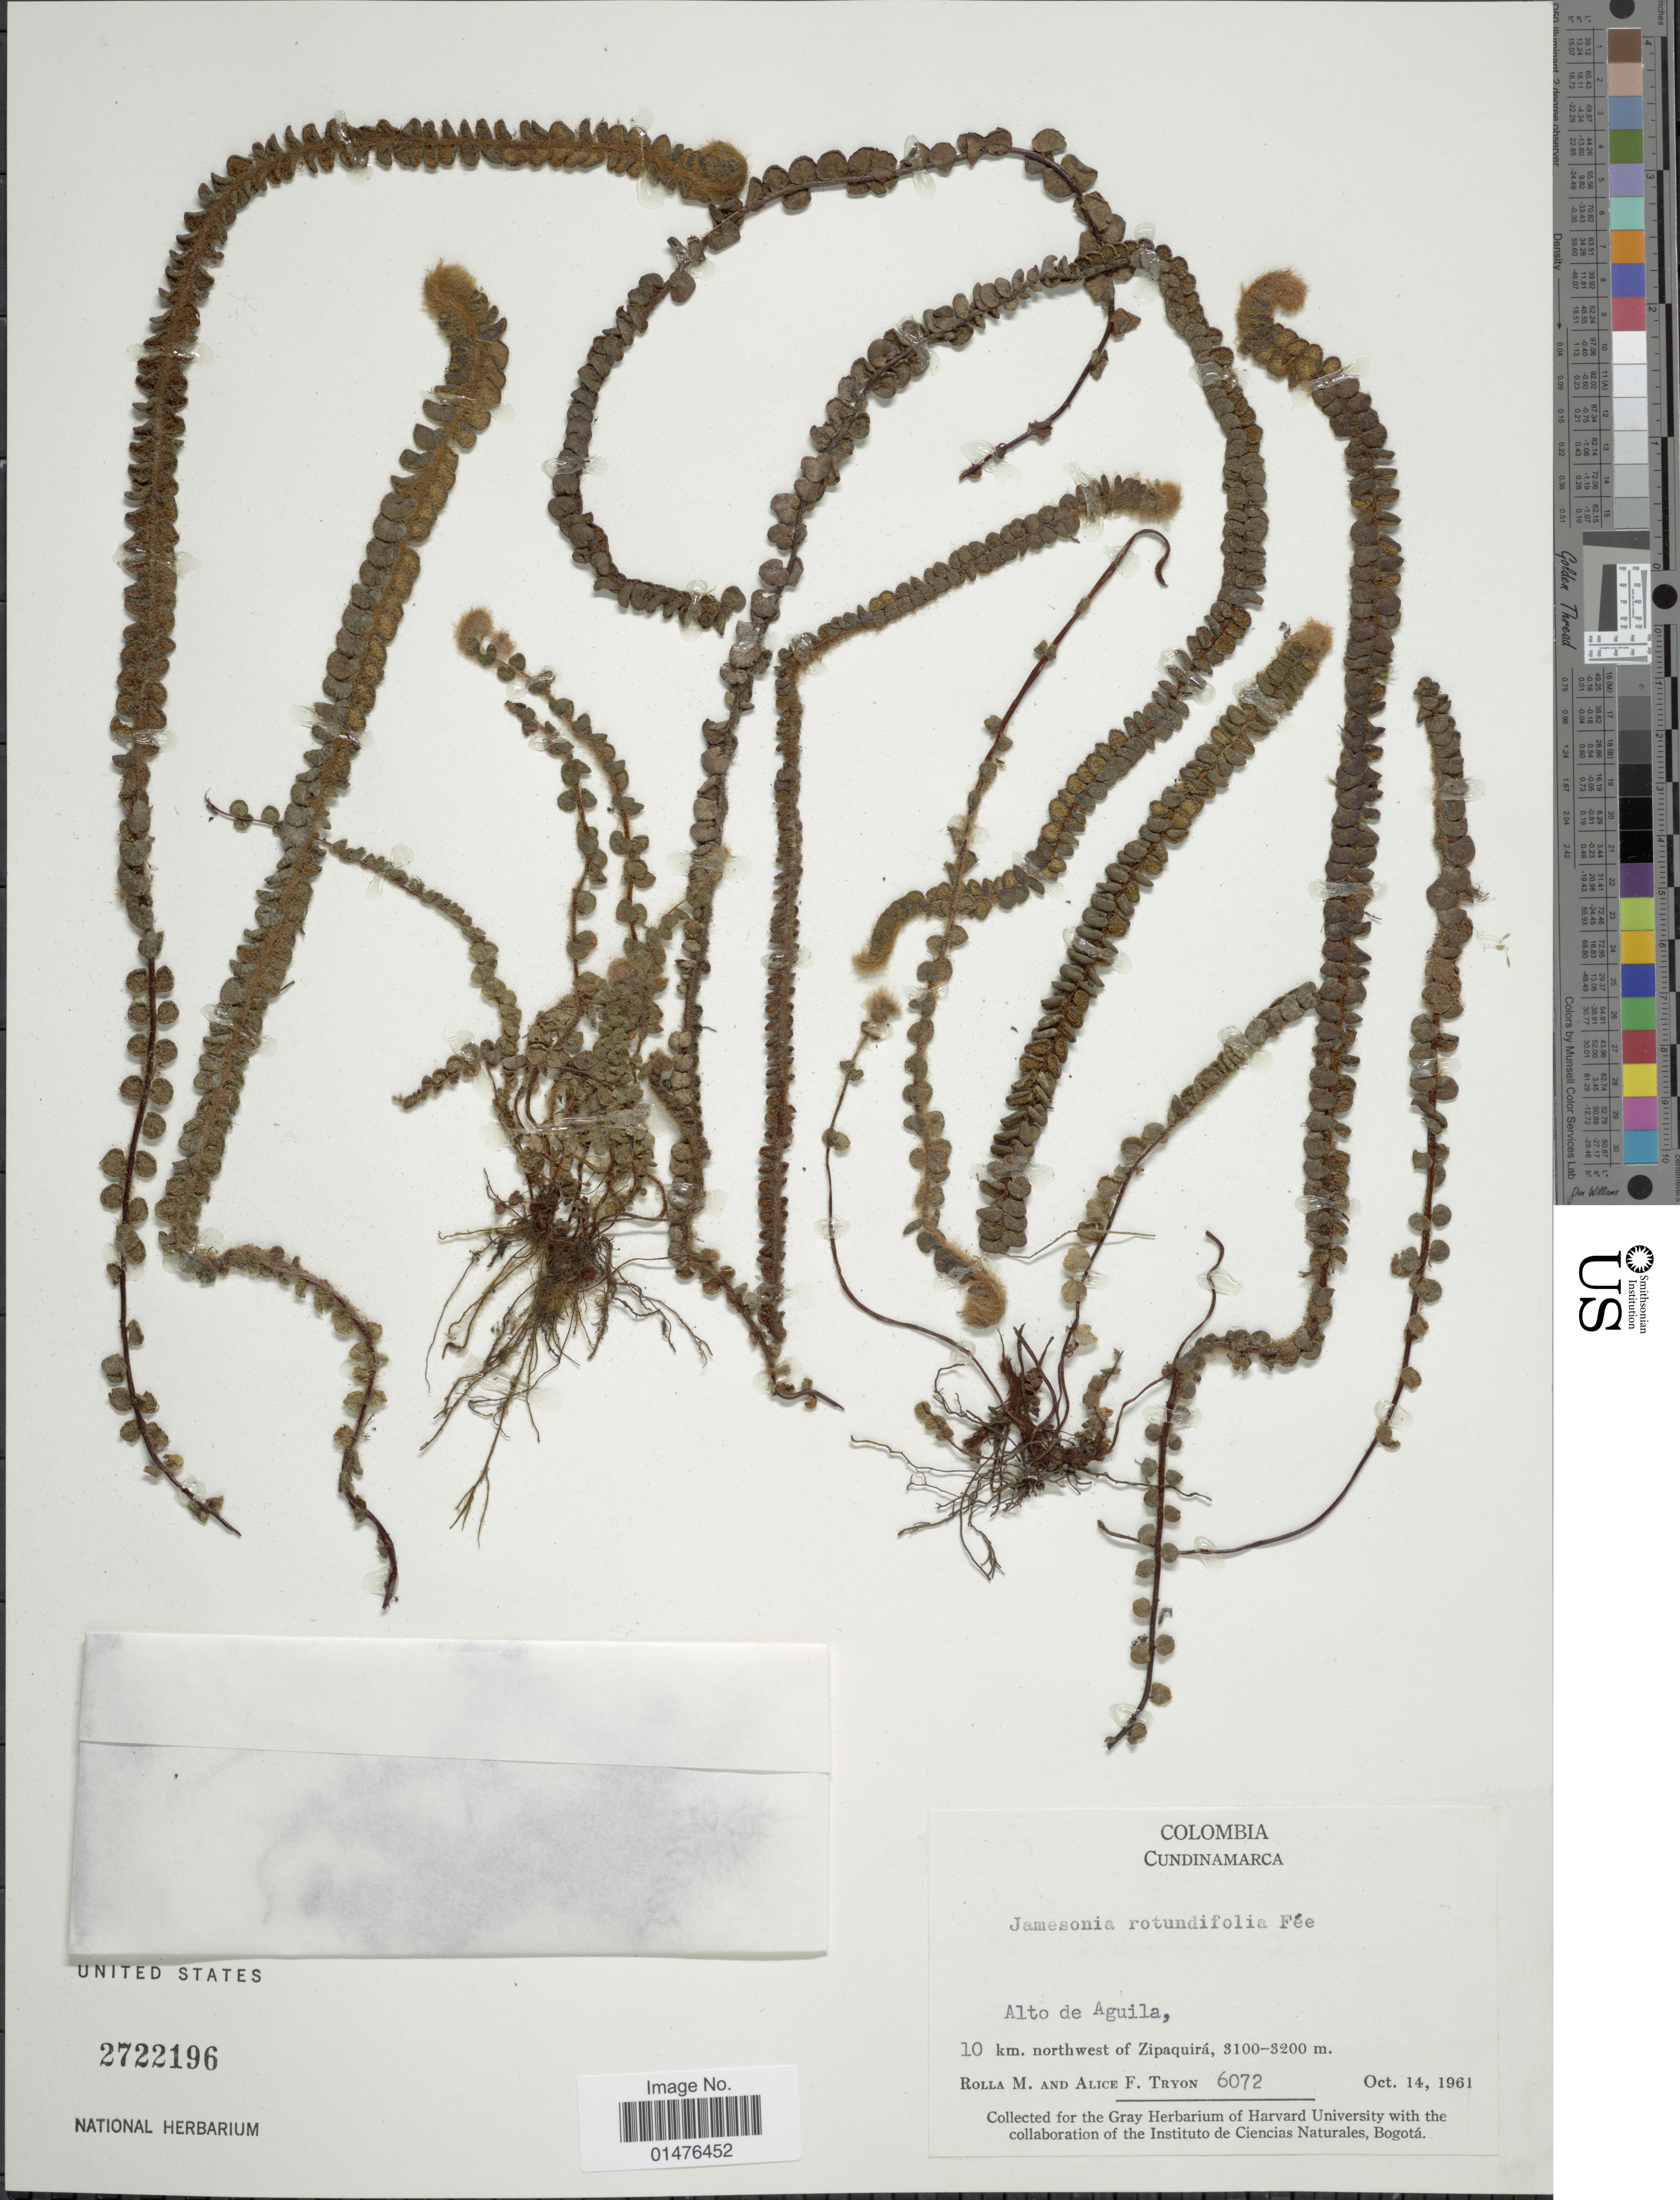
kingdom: Plantae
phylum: Tracheophyta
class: Polypodiopsida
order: Polypodiales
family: Pteridaceae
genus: Jamesonia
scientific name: Jamesonia rotundifolia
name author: Fée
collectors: M. Rolla & A. F. Tryon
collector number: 6072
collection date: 1961-10-14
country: Colombia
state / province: Cundinamarca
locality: Alto de Aguila. 10 km. northwest of Zipaquirá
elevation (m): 3100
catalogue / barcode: US 2722196